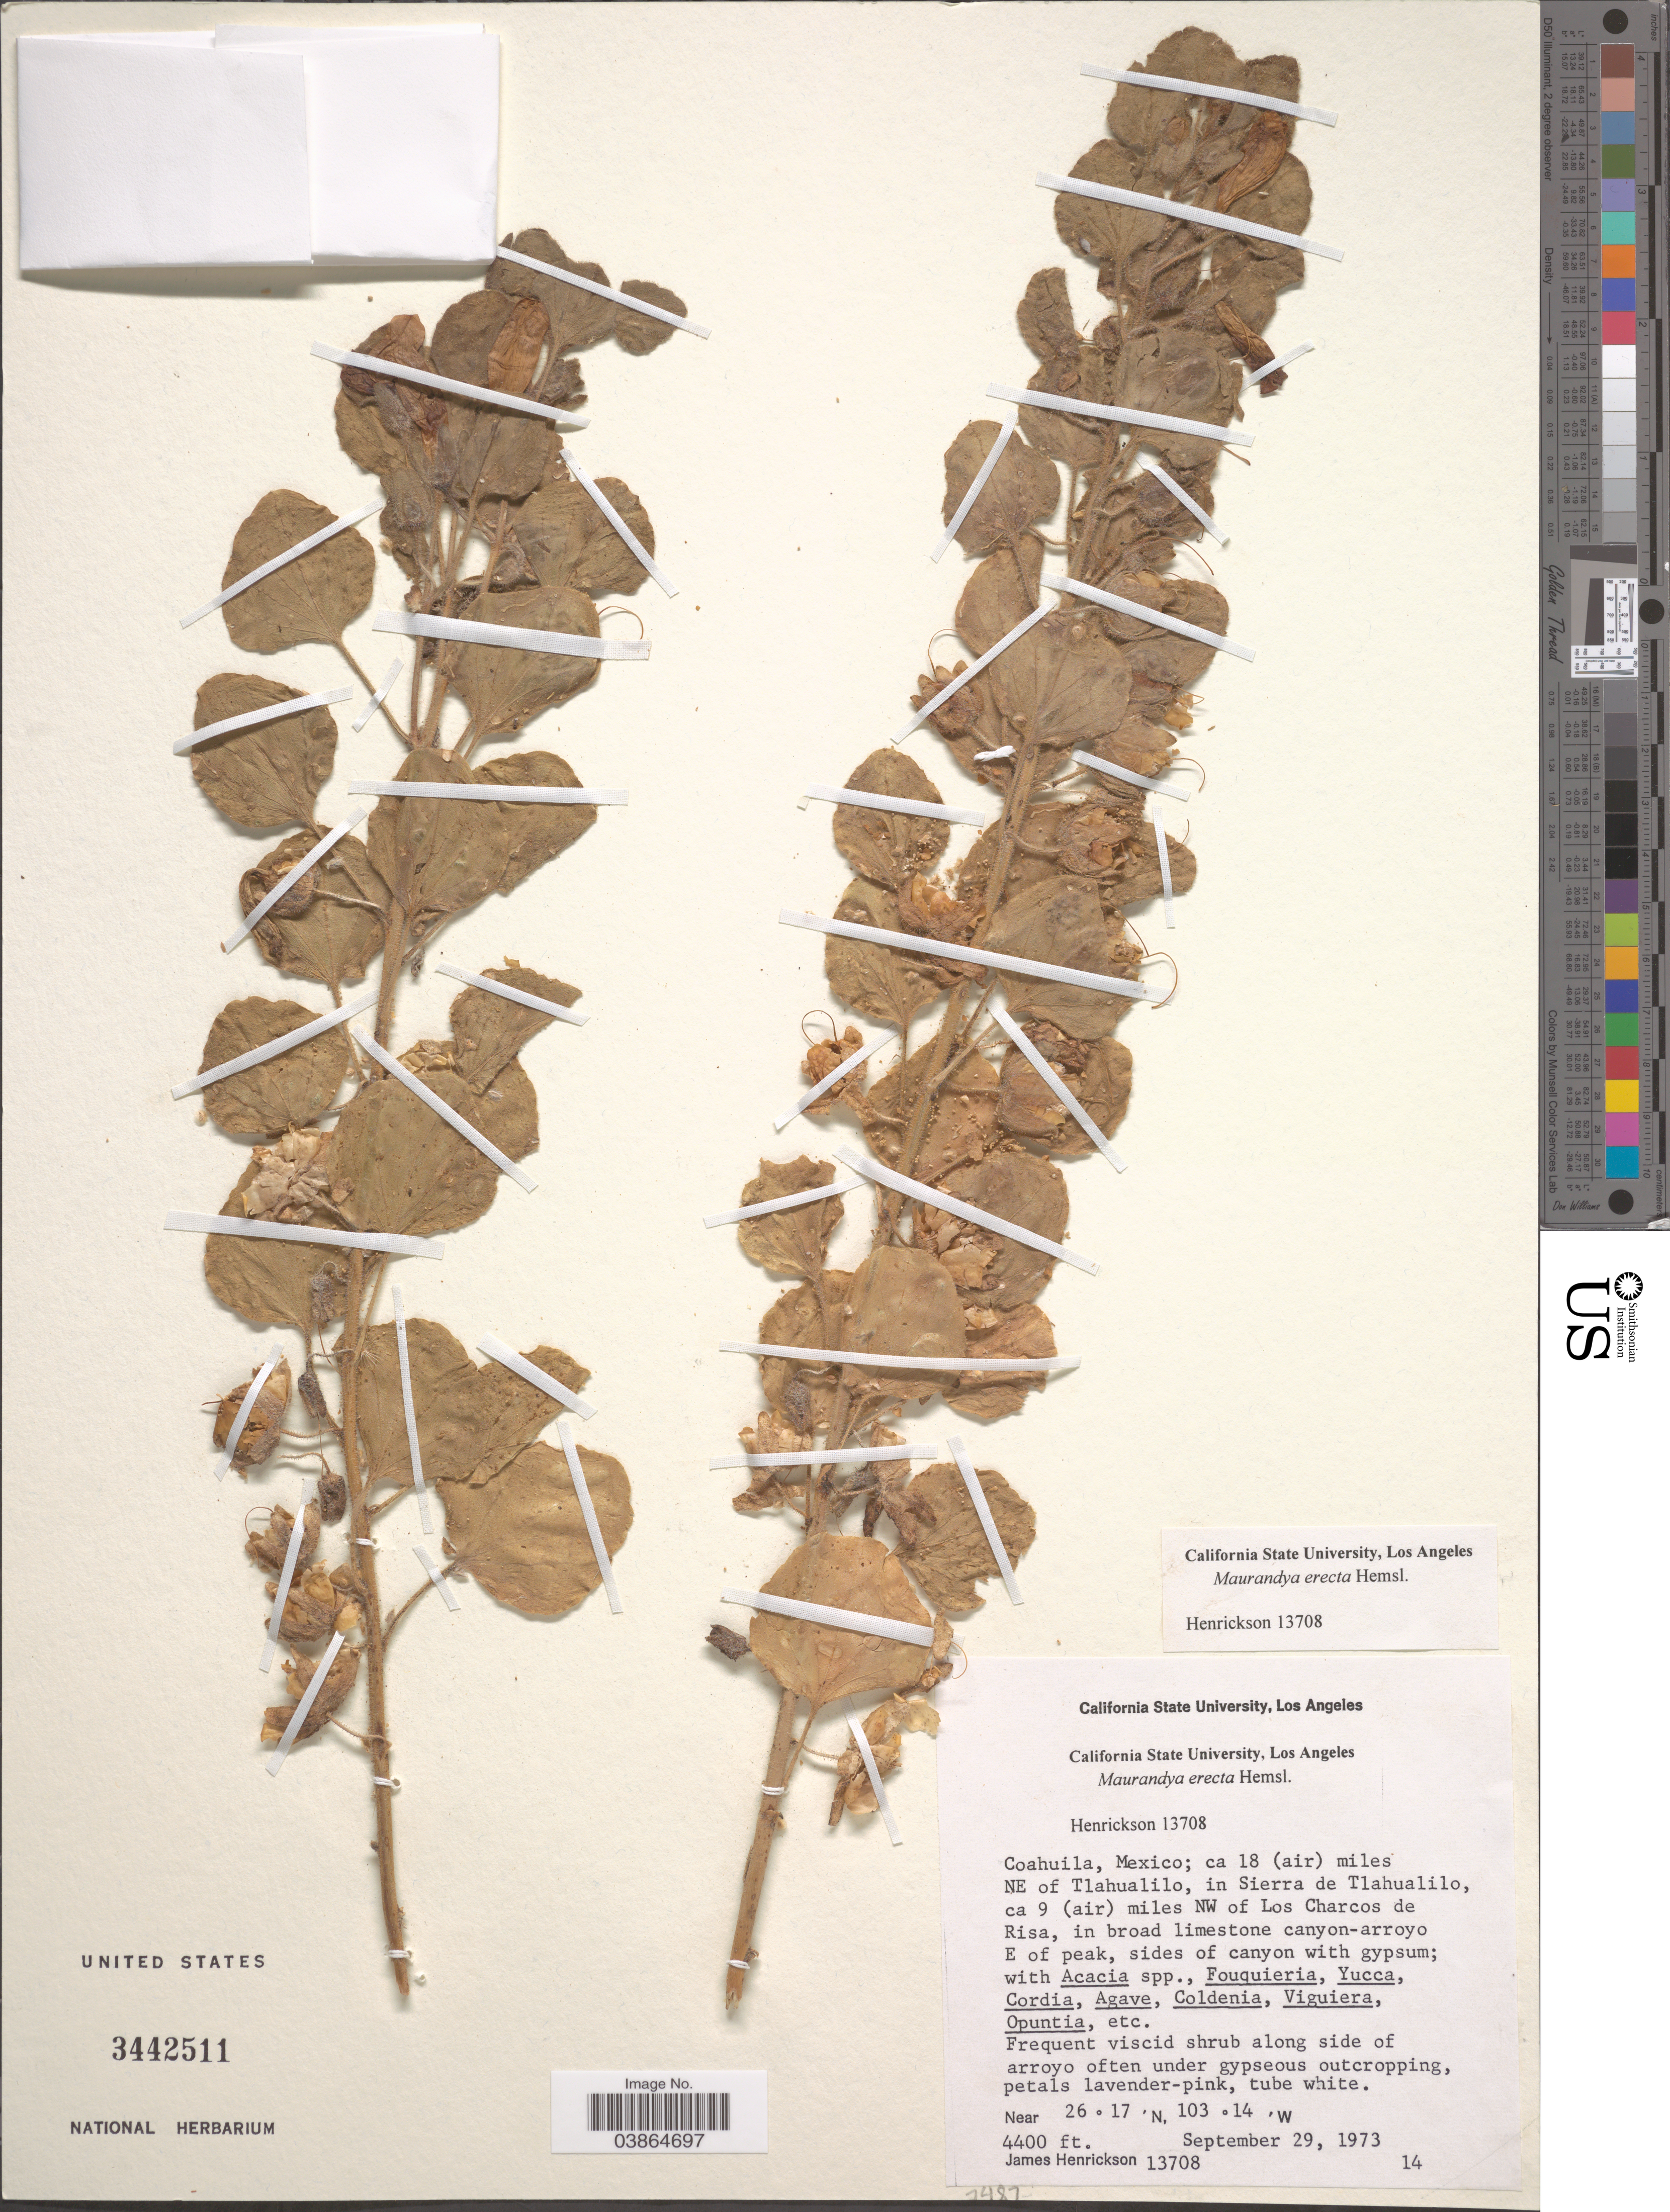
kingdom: Plantae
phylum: Tracheophyta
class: Magnoliopsida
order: Lamiales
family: Plantaginaceae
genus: Maurandya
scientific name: Maurandya erecta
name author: Hemsl.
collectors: J. Henrickson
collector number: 13708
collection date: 1973-09-29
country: Mexico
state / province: Coahuila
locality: Ca 18 (air) miles NE of Tlahualilo, in Sierra de Tlahualilo, ca 9 (air) miles NW of Los Charcos de Risa, in broad limestone canyon-arroyo E of peak, sides of canyon with gypsum.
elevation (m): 1341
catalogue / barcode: US 3442511